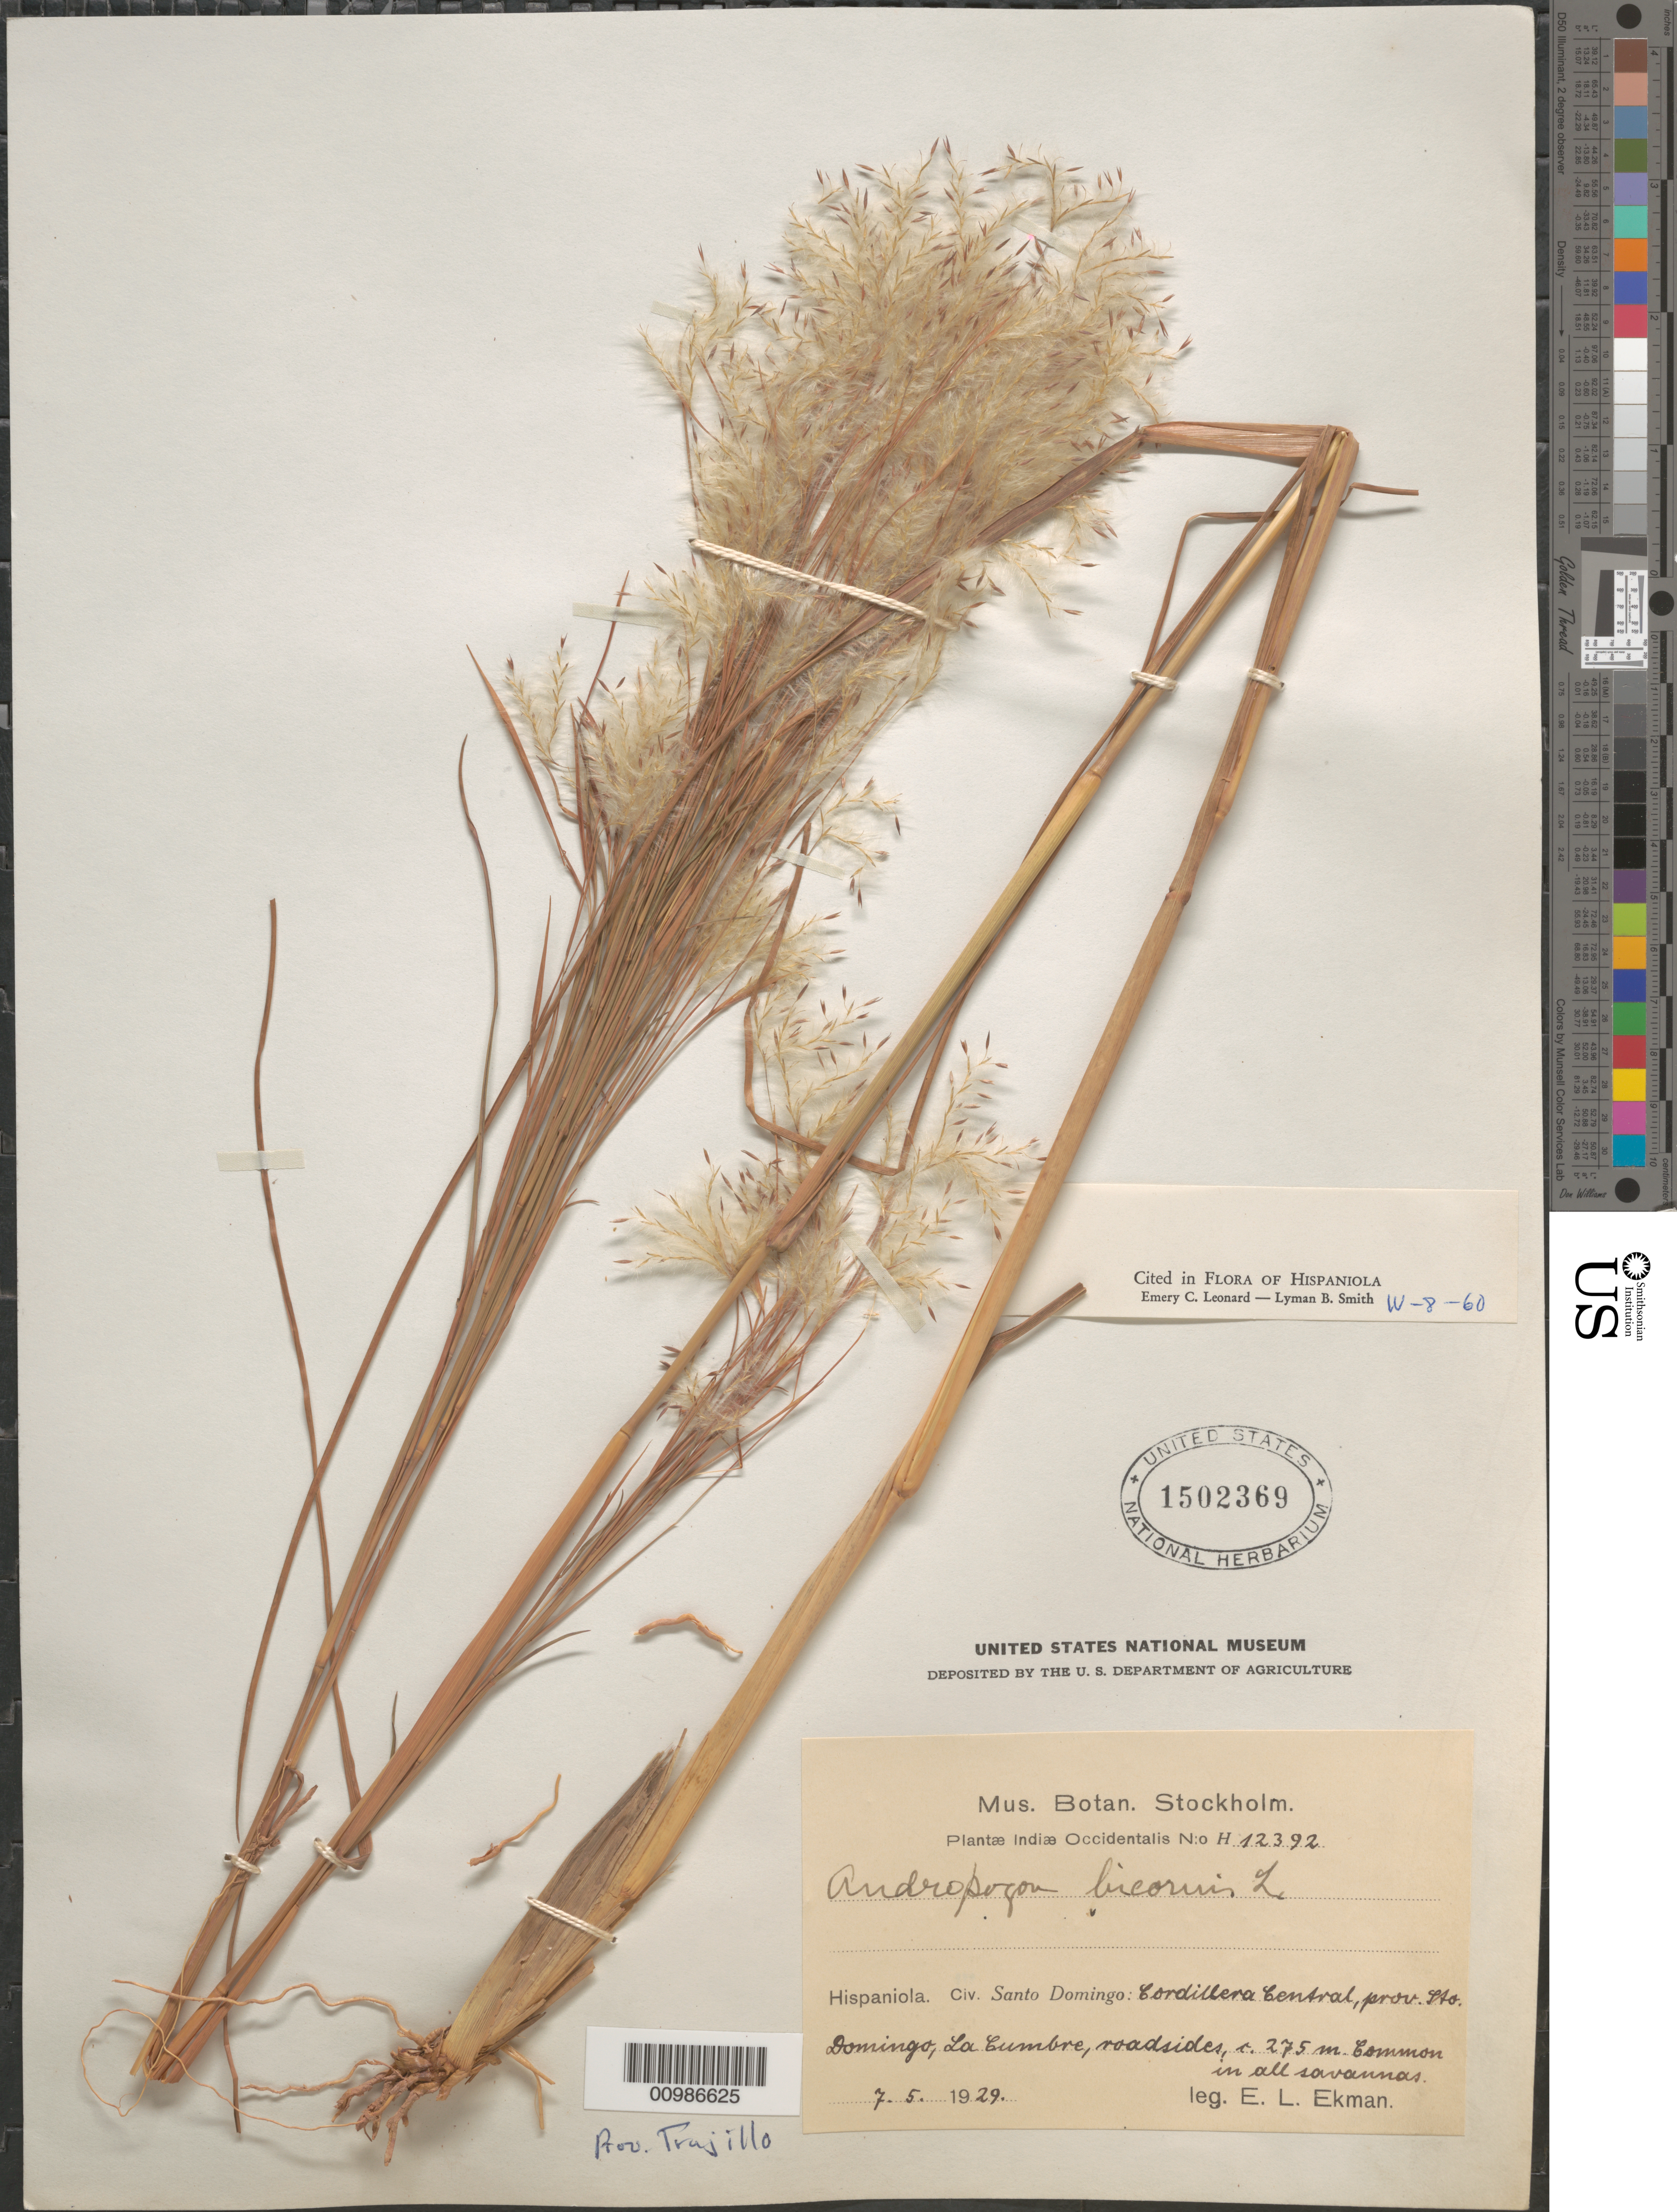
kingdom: Plantae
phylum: Tracheophyta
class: Liliopsida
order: Poales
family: Poaceae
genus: Andropogon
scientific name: Andropogon bicornis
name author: L.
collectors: E. L. Ekman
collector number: H 12392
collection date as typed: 07 May 1929 or 05 Jul 1929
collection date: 1929-05-07 or 1929-07-05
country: Dominican Republic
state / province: Distrito Nacional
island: Hispaniola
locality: city: La Cumbre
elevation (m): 275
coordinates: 0 N, 0 E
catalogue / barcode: US 1502369